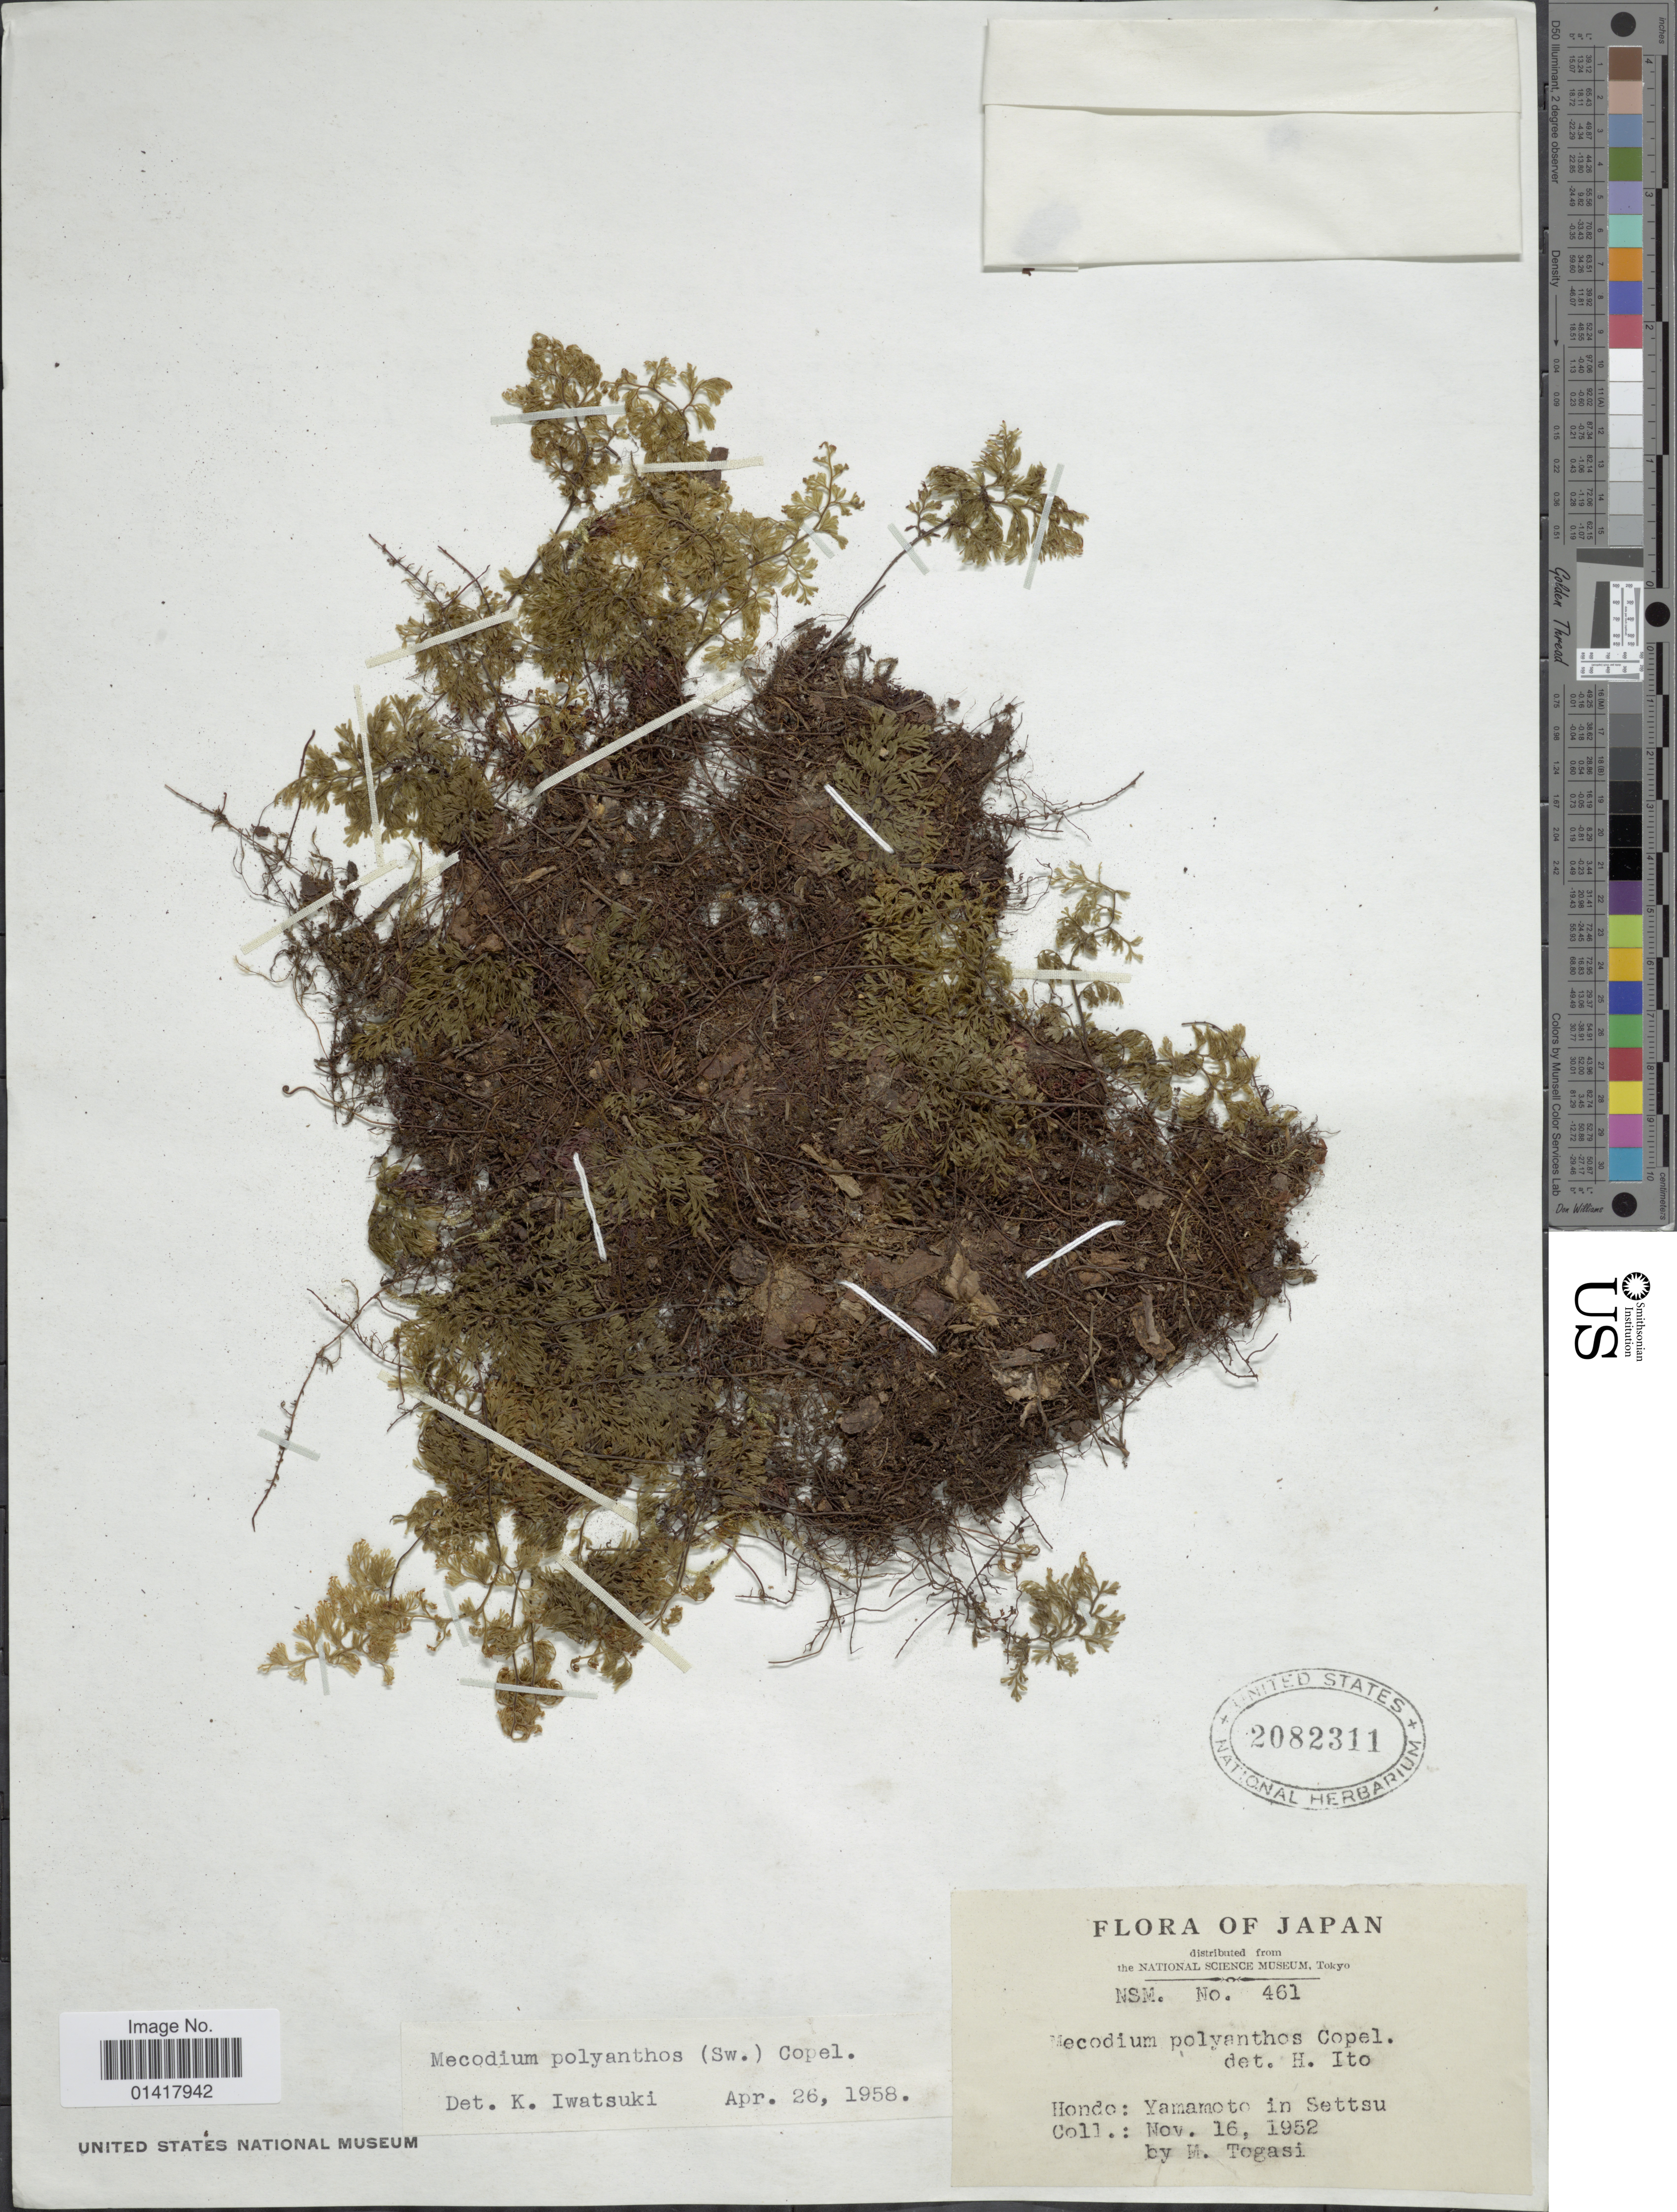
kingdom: Plantae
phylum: Tracheophyta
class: Polypodiopsida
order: Hymenophyllales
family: Hymenophyllaceae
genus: Hymenophyllum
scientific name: Hymenophyllum polyanthos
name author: (Sw.) Sw.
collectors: M. Togashi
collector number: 461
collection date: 1952-11-16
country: Japan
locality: Hondo: Yamamoto in Settsu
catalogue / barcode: US 2082311